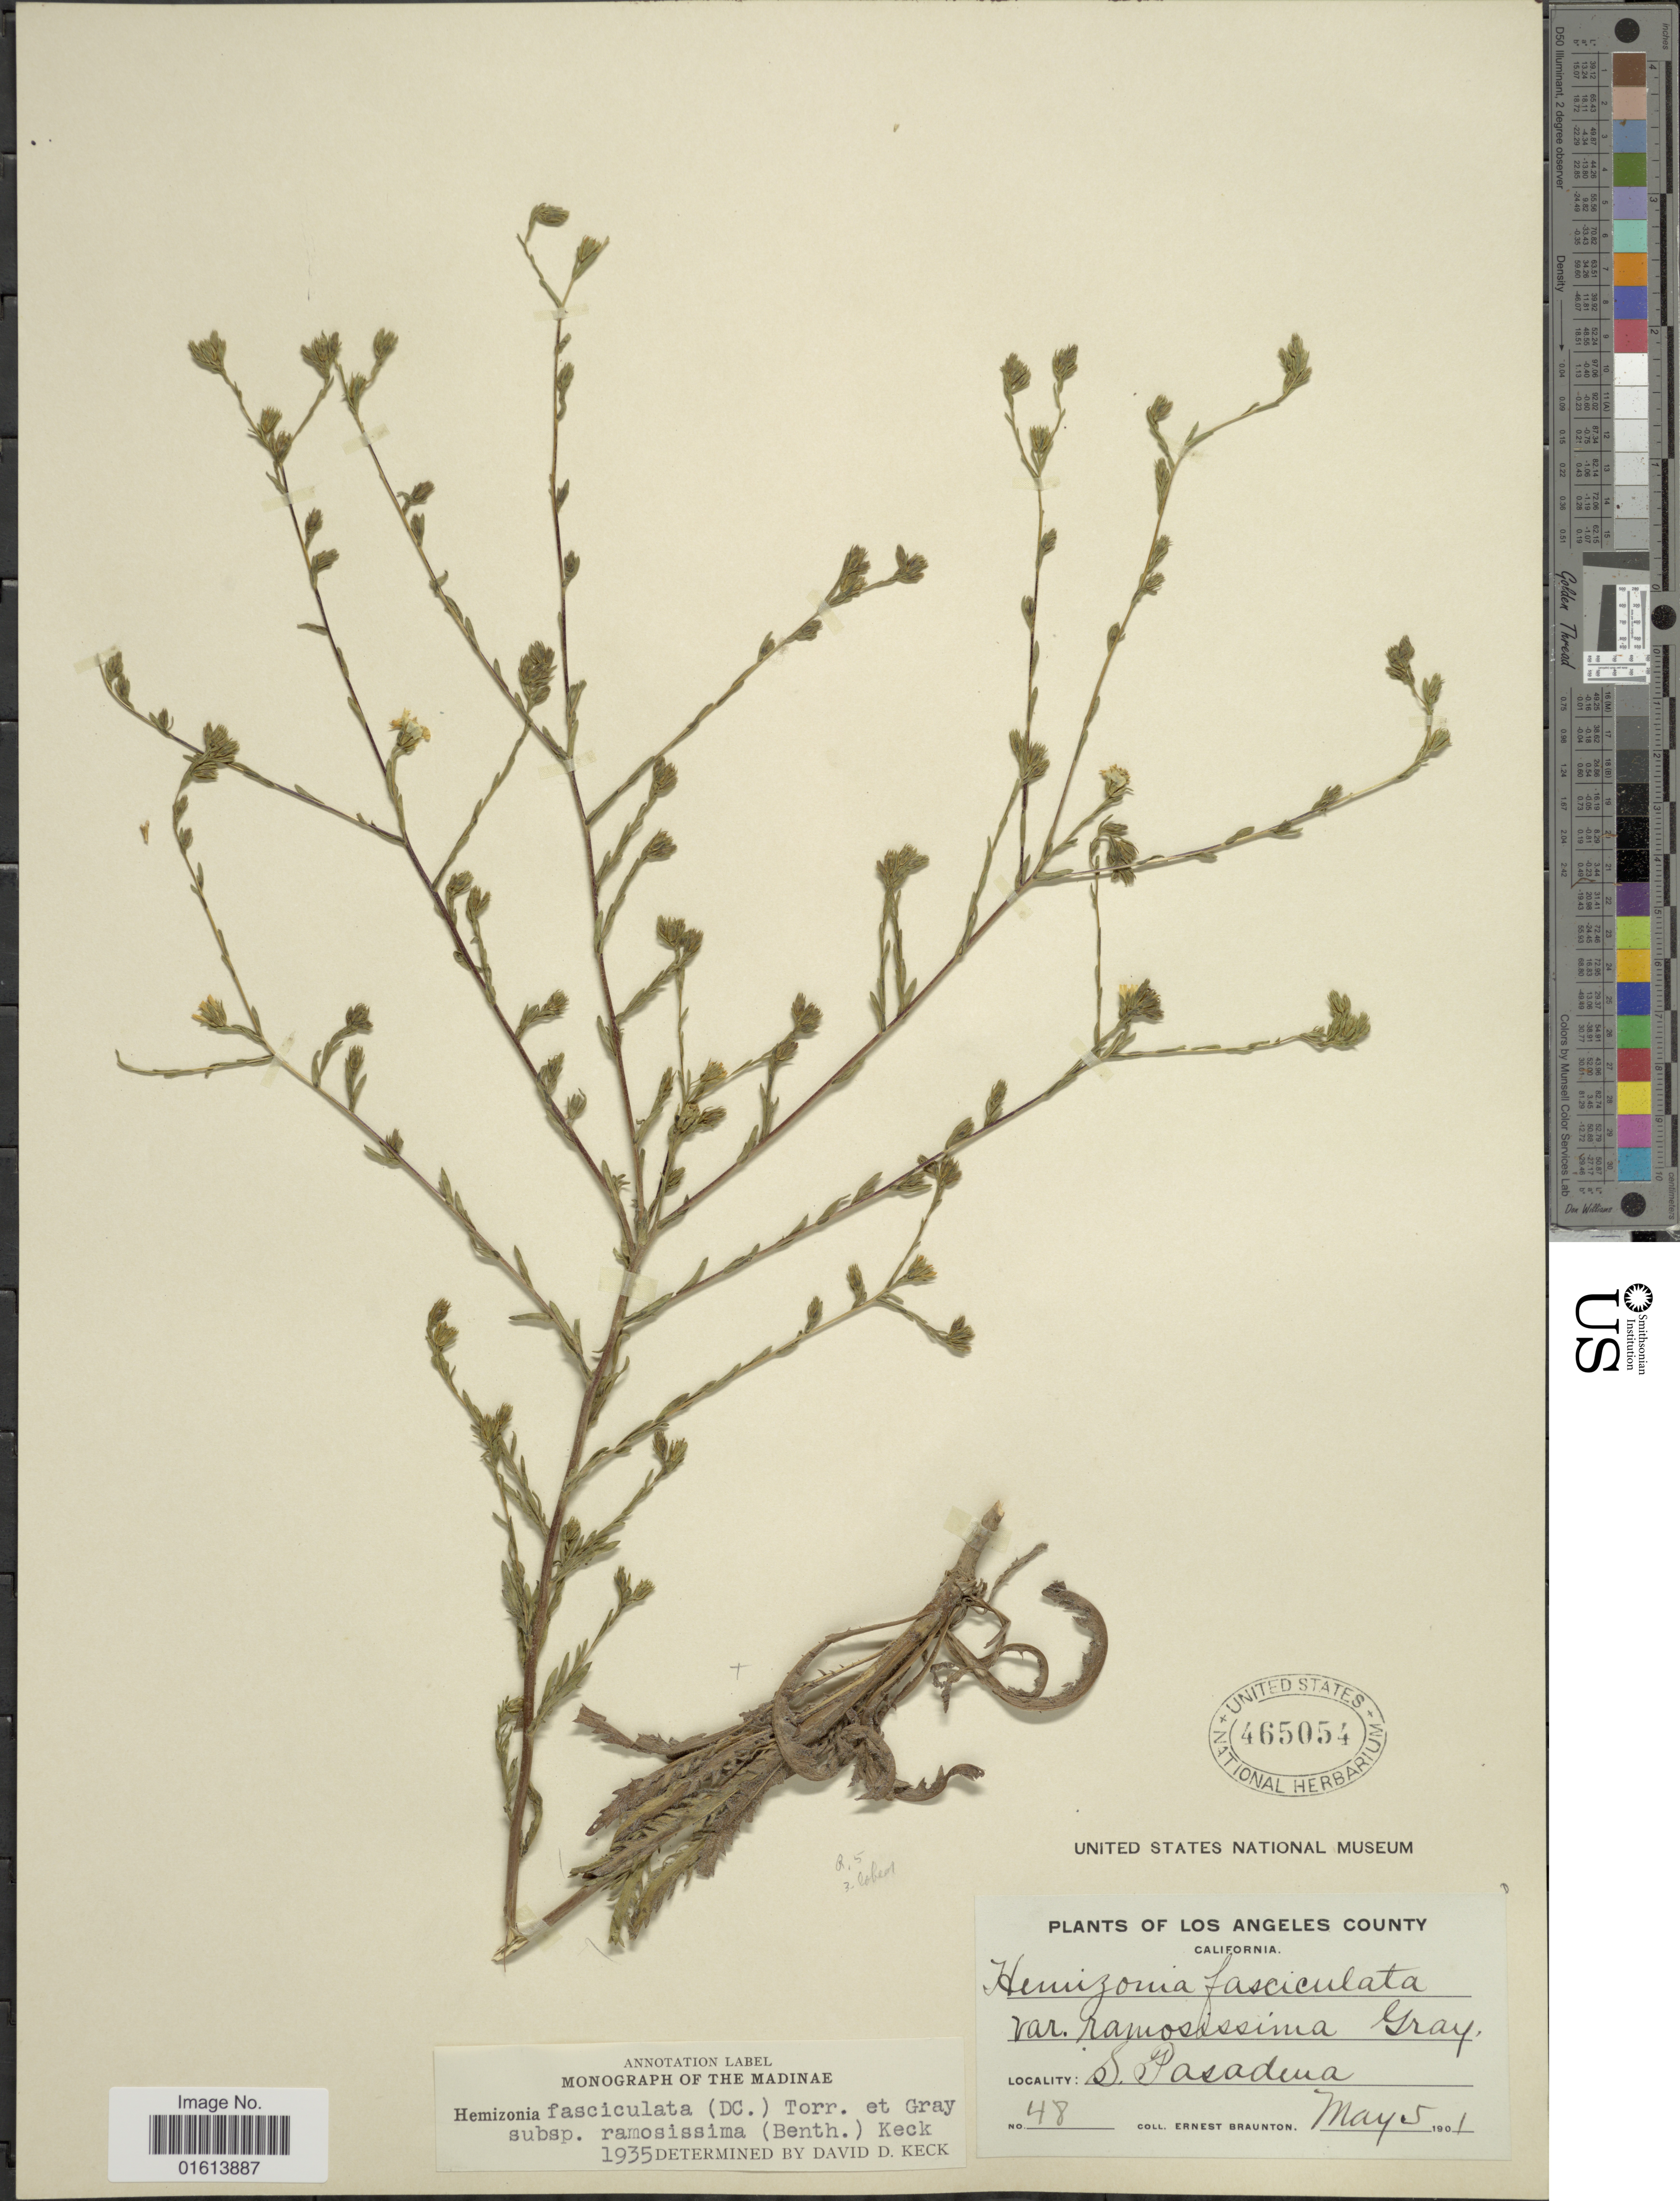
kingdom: Plantae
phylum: Tracheophyta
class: Magnoliopsida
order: Asterales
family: Asteraceae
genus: Hemizonia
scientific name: Hemizonia fasciculata subsp. ramosissima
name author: (Benth.) D.D. Keck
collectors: E. Braunton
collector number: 48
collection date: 1901-05-05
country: United States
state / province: California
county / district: Los Angeles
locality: Los Angeles County, California.. Sa. Pasadena.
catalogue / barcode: US 465054